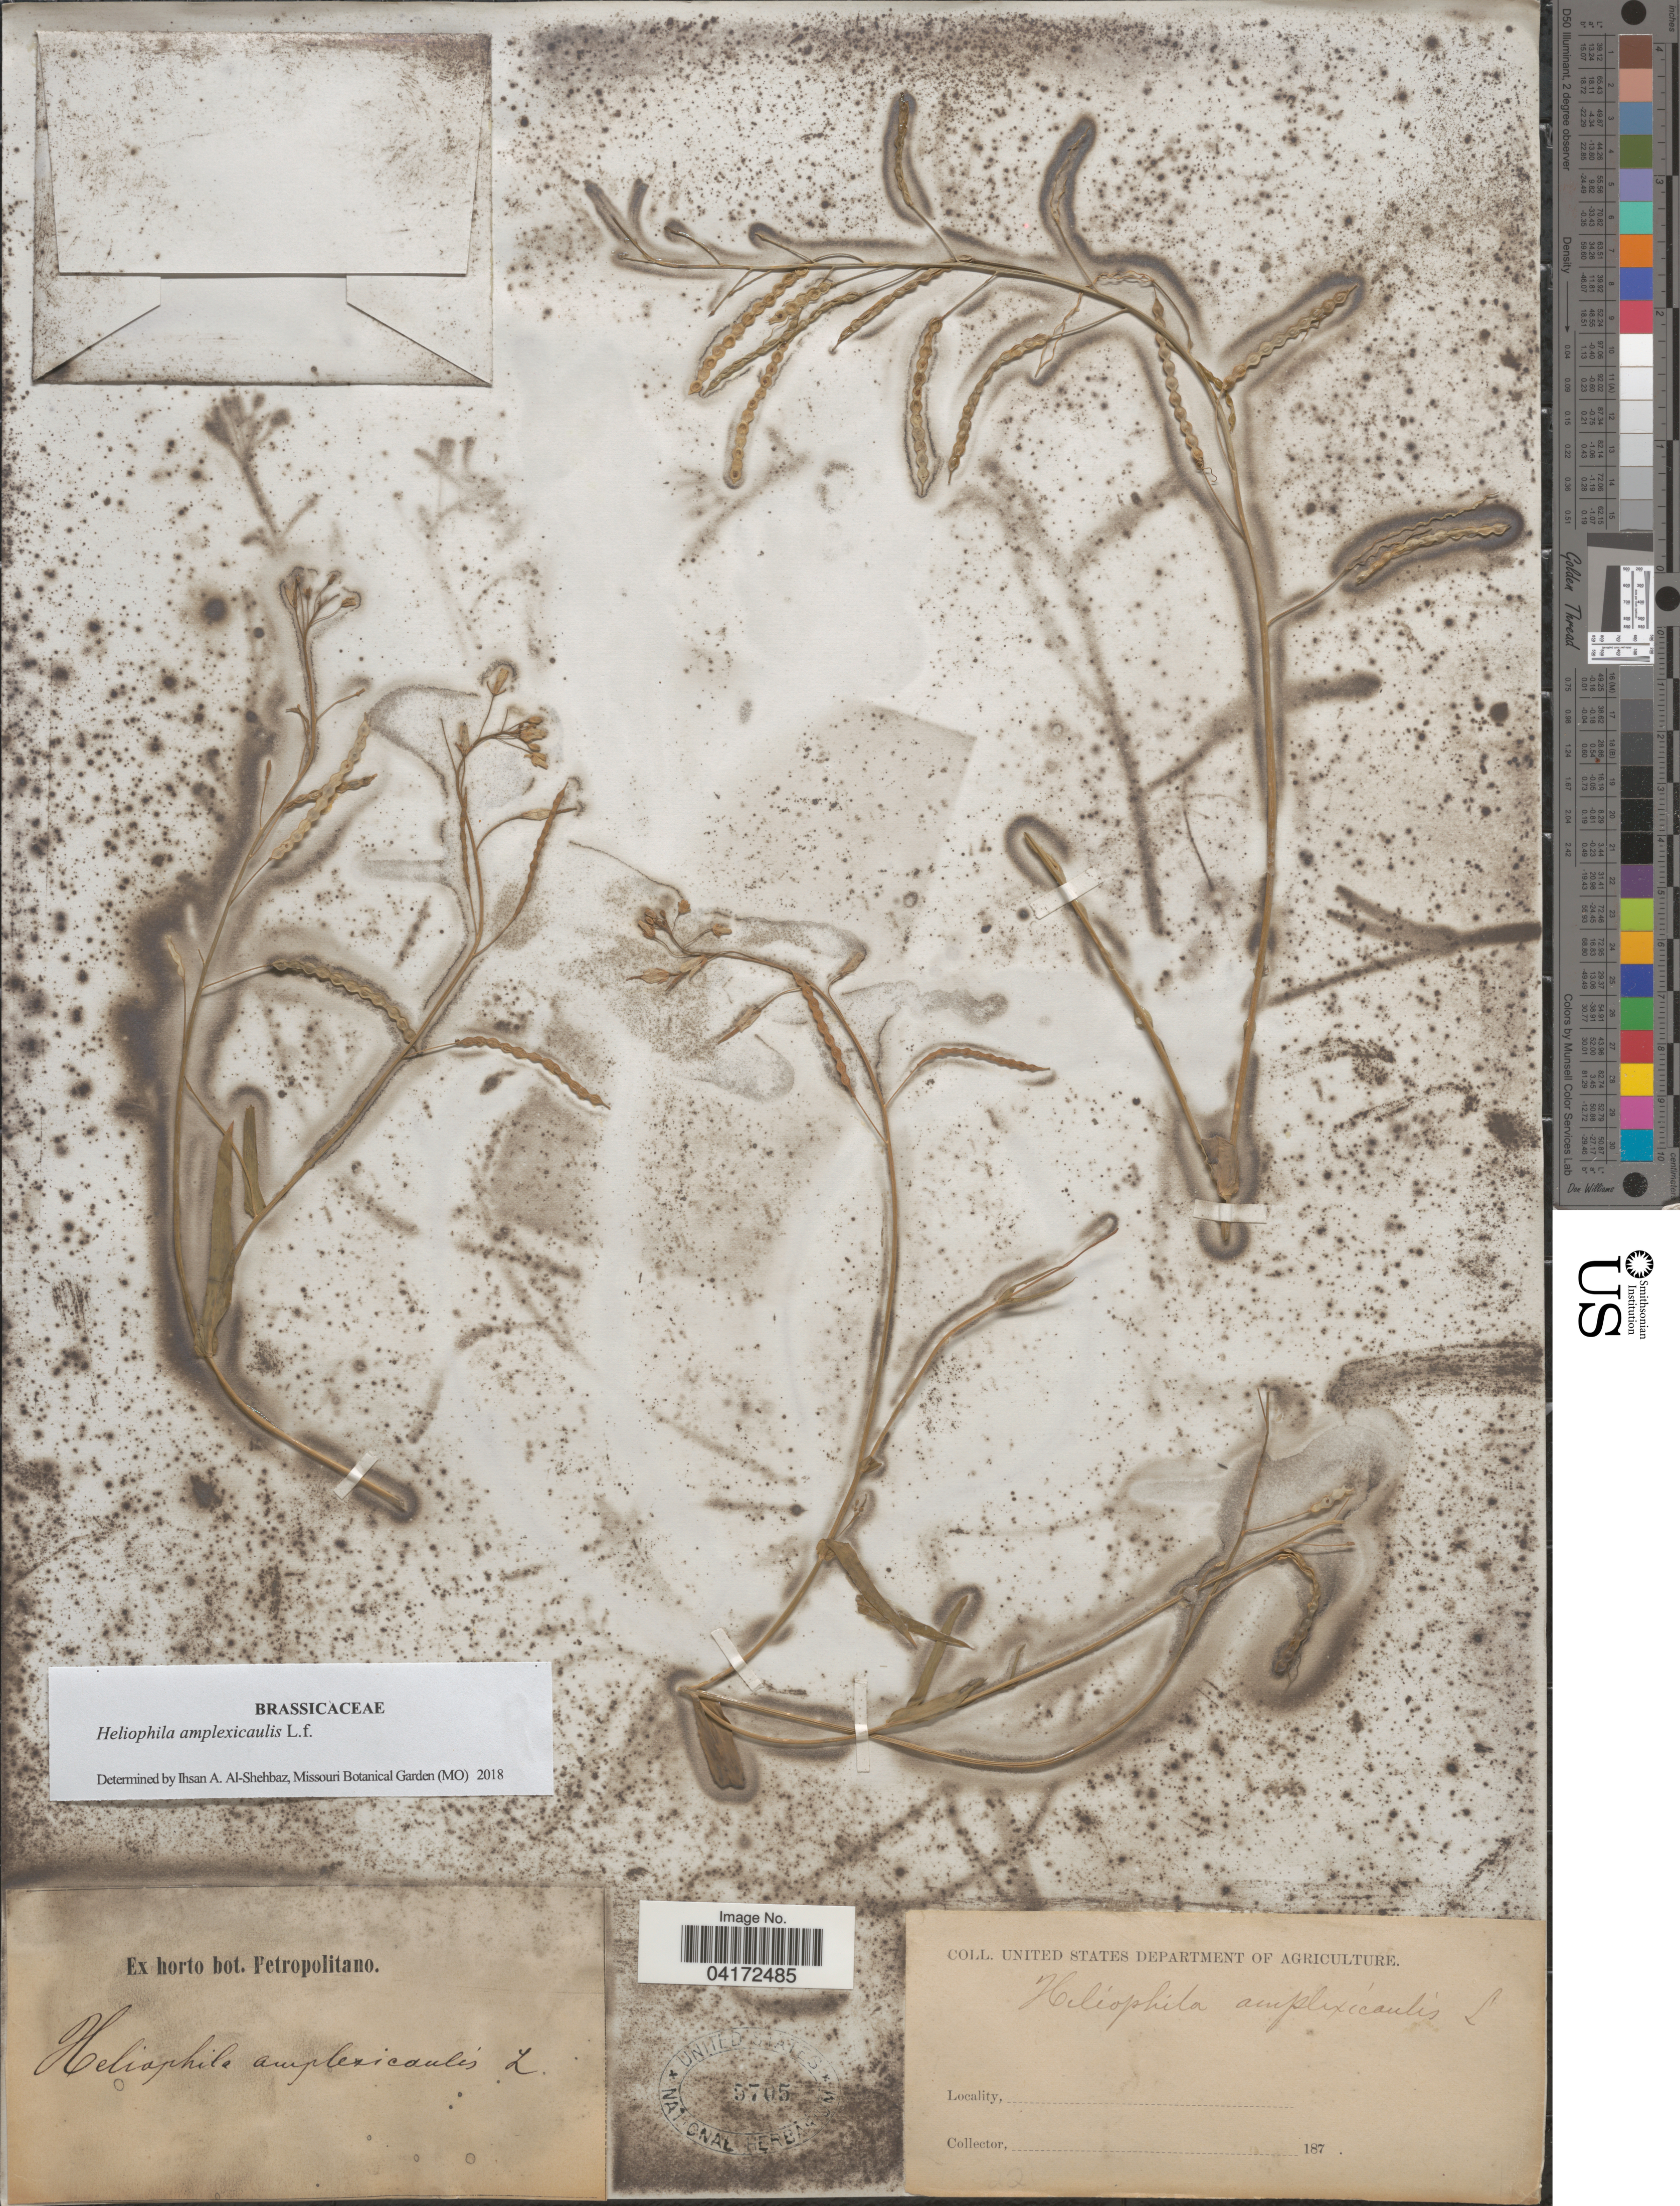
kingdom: Plantae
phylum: Tracheophyta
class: Magnoliopsida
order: Brassicales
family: Brassicaceae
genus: Heliophila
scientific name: Heliophila amplexicaulis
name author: L. f.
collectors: ex Horto Bot. Petropolitano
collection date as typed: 187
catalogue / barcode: US 5705